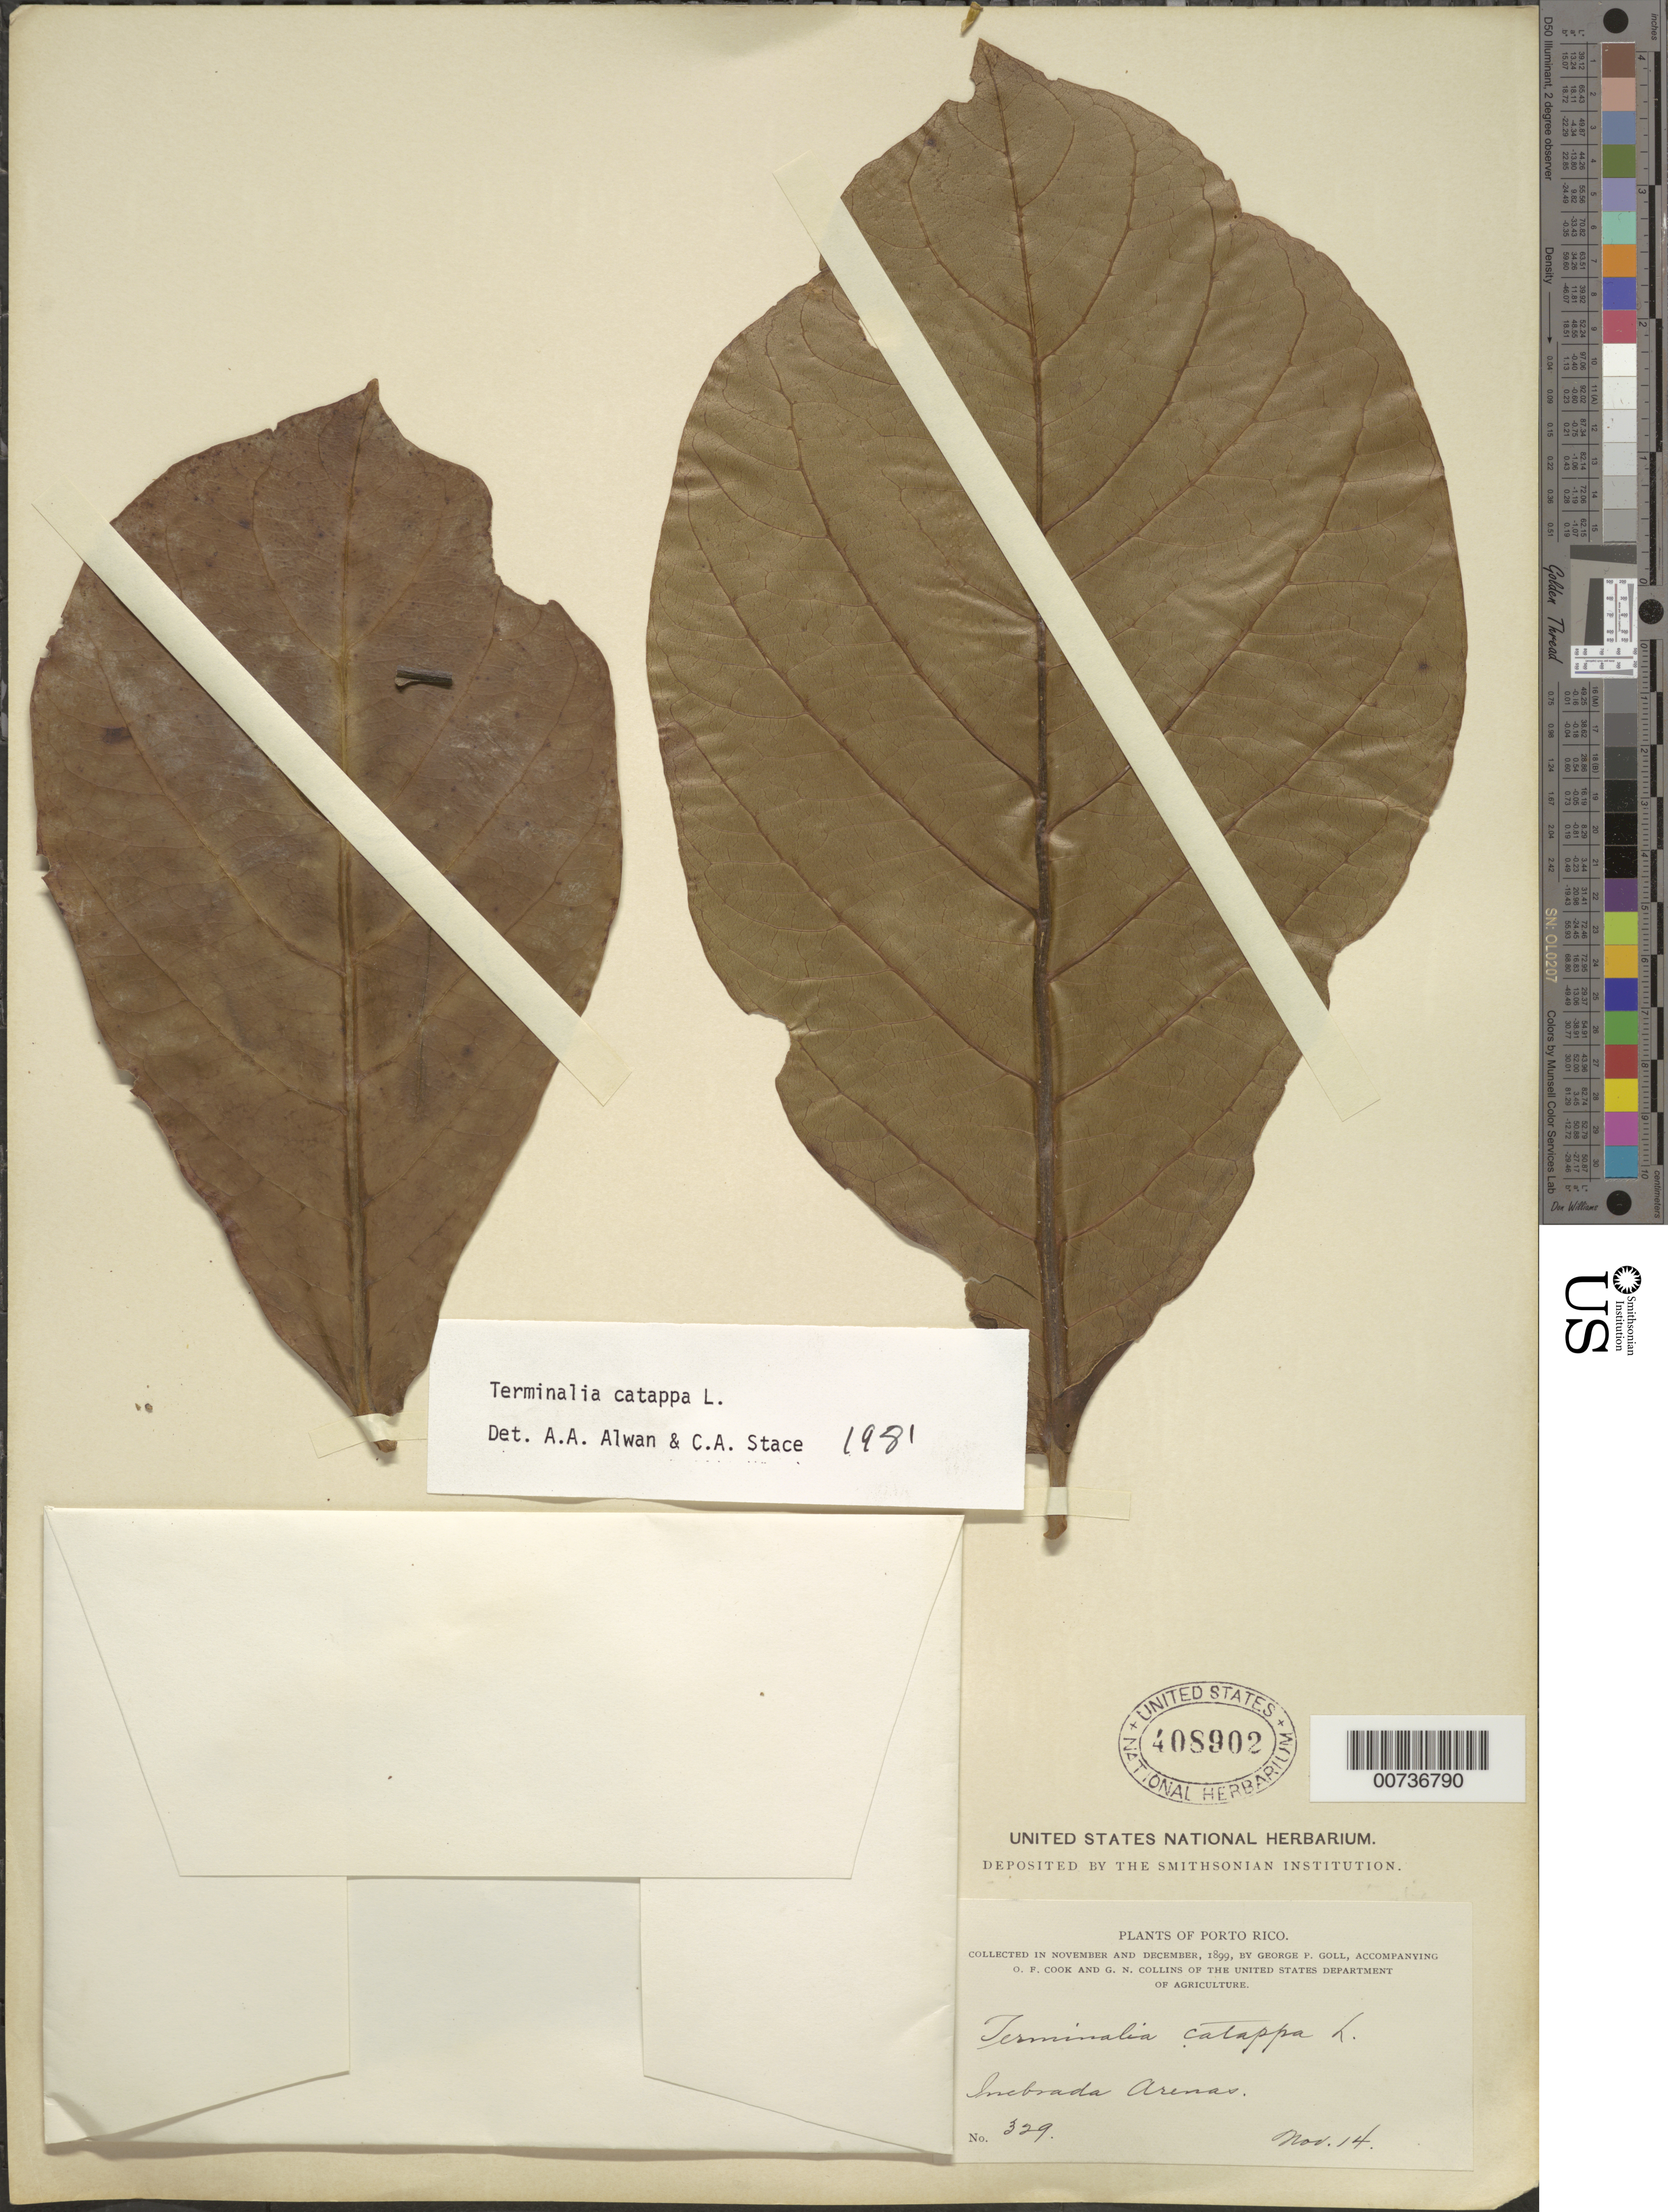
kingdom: Plantae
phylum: Tracheophyta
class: Magnoliopsida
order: Myrtales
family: Combretaceae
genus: Terminalia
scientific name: Terminalia catappa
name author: L.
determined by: Alwan, A. R.; Stace, C. A.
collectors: G. Goll, O. F. Cook & G. N. Collins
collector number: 329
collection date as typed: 14 Nov 1899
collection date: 1899-11-14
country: Puerto Rico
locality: Quebrada Arenas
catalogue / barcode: US 408902